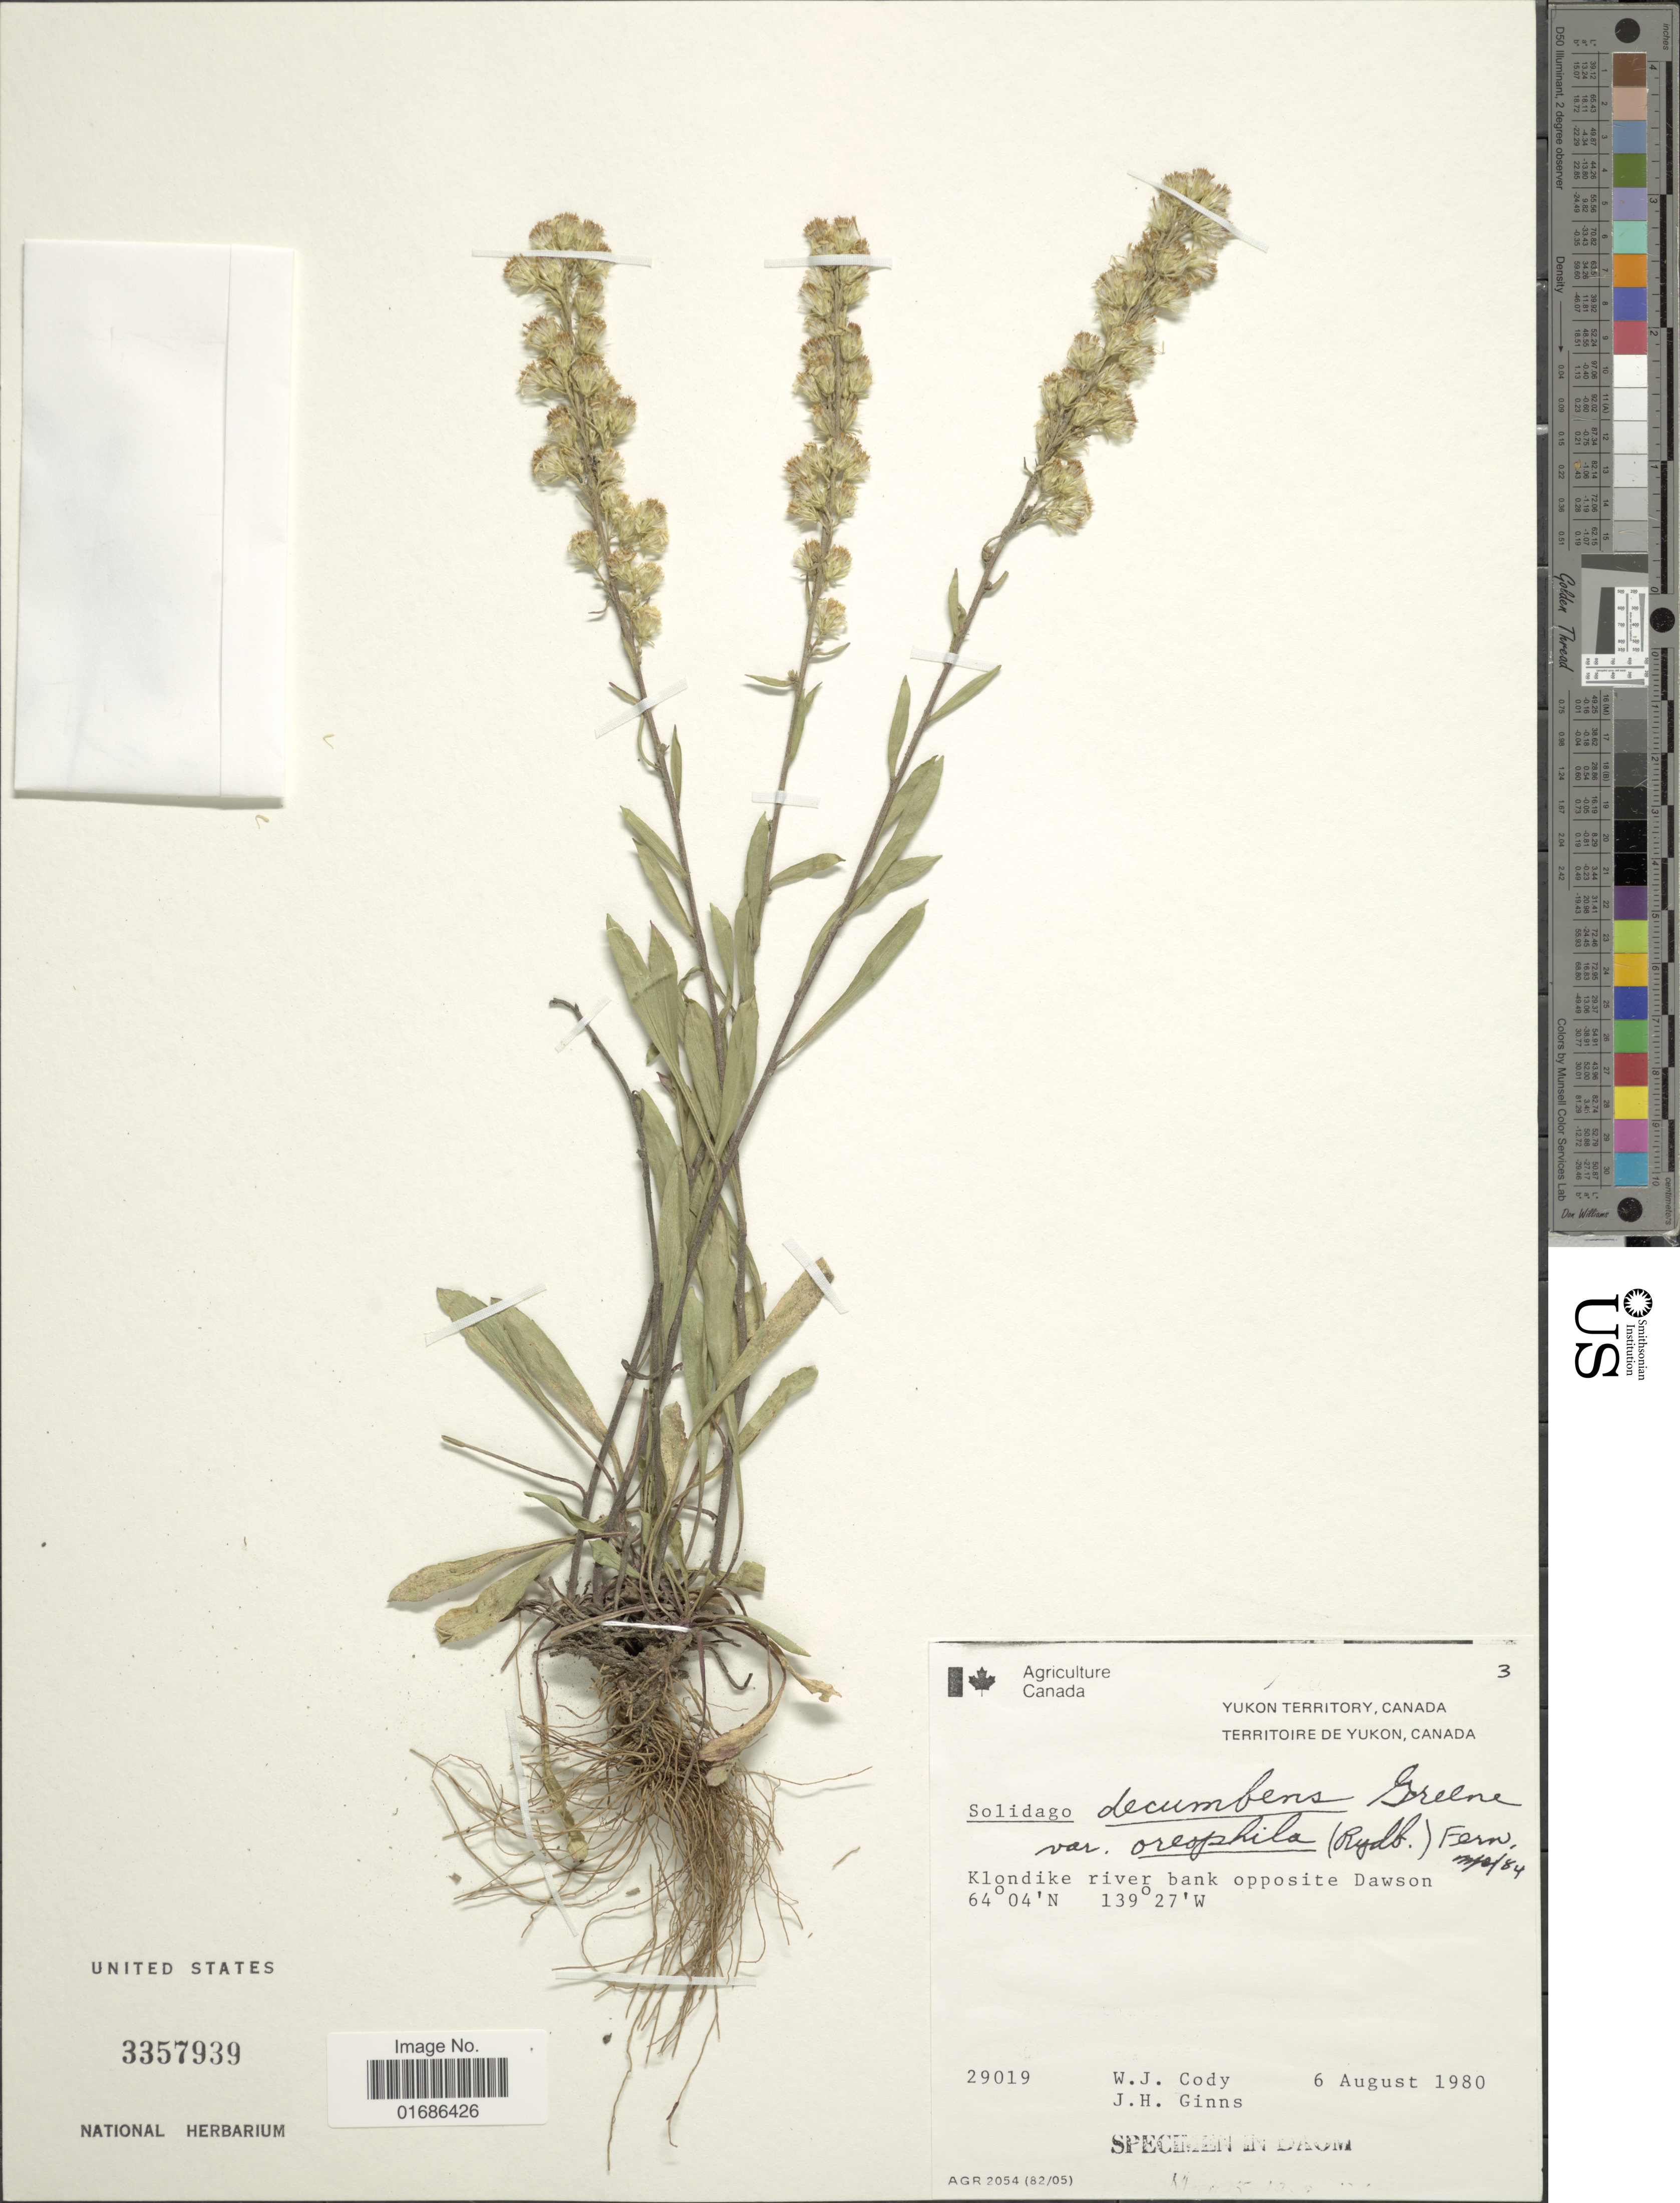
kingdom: Plantae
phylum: Tracheophyta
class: Magnoliopsida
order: Asterales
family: Asteraceae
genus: Solidago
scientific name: Solidago decumbens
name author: Greene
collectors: W. Cody & J. Ginns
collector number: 29019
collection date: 1980-08-06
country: Canada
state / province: Yukon Territory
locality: Klondike river bank opposite Dawson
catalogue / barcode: US 3357939